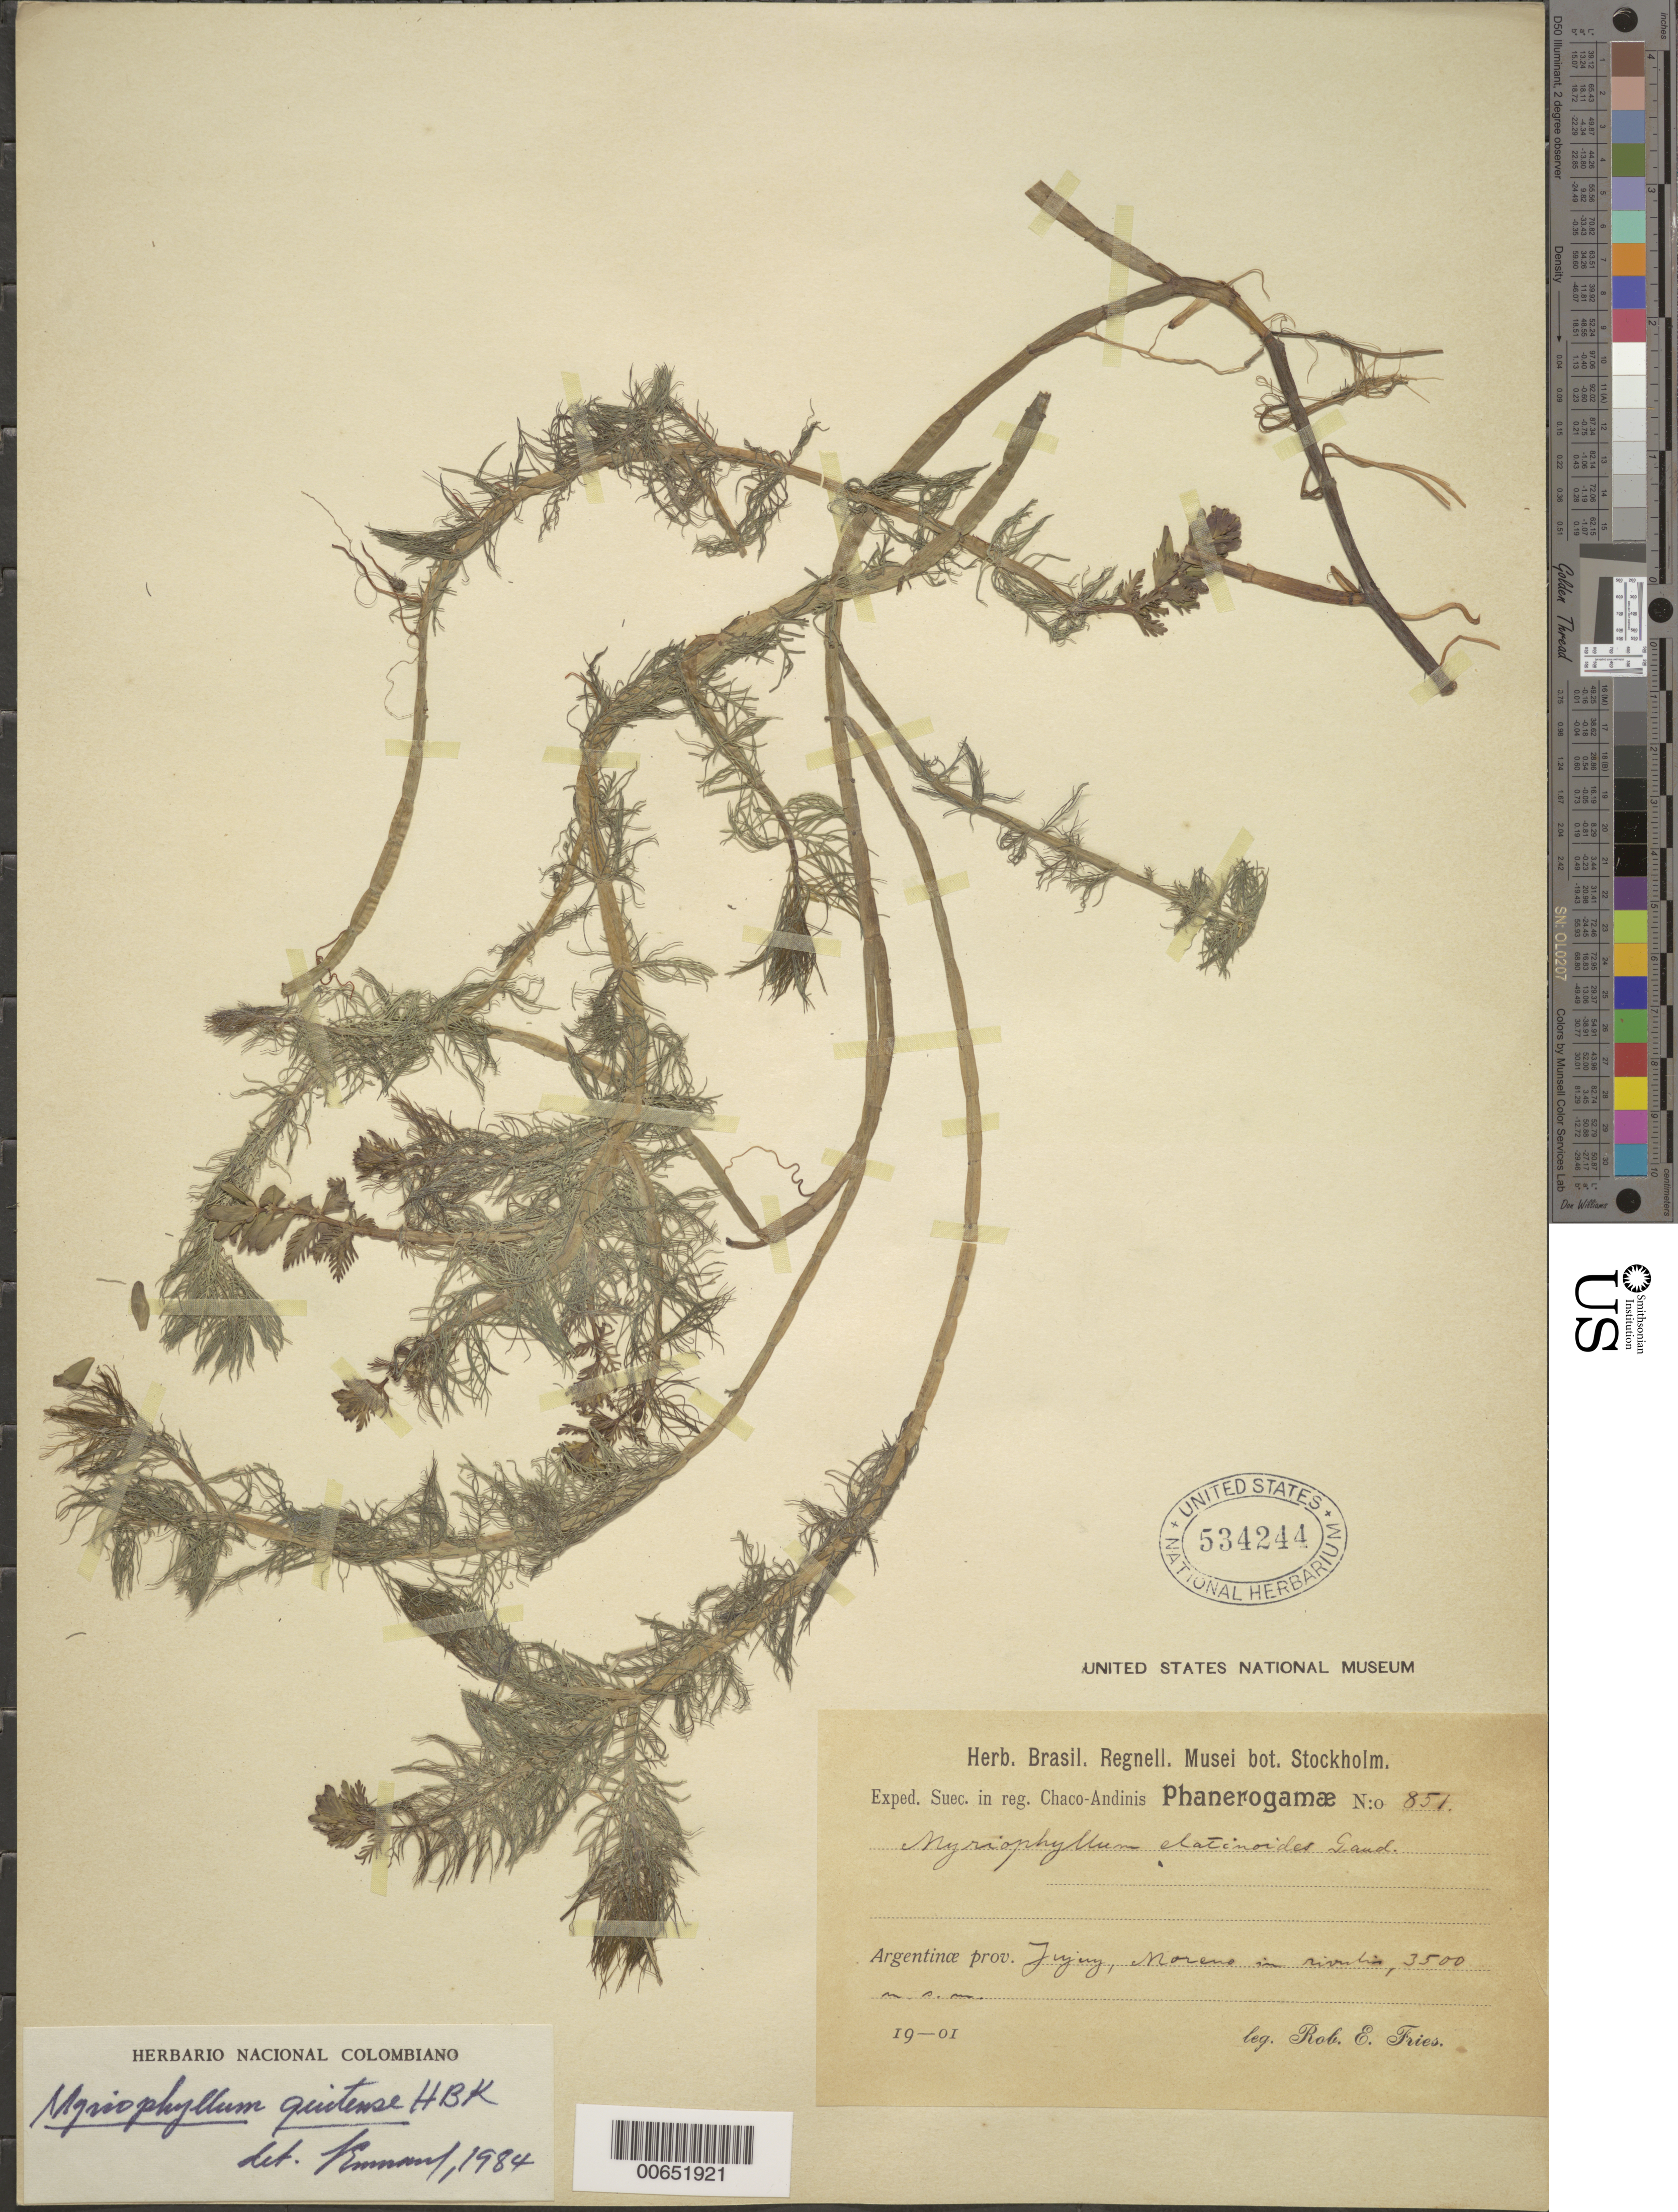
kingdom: Plantae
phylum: Tracheophyta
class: Magnoliopsida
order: Saxifragales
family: Haloragaceae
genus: Myriophyllum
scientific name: Myriophyllum quitense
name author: Kunth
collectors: R. E. Fries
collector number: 851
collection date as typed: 1901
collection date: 1901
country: Argentina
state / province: Jujuy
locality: Moreno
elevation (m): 3500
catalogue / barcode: US 534244